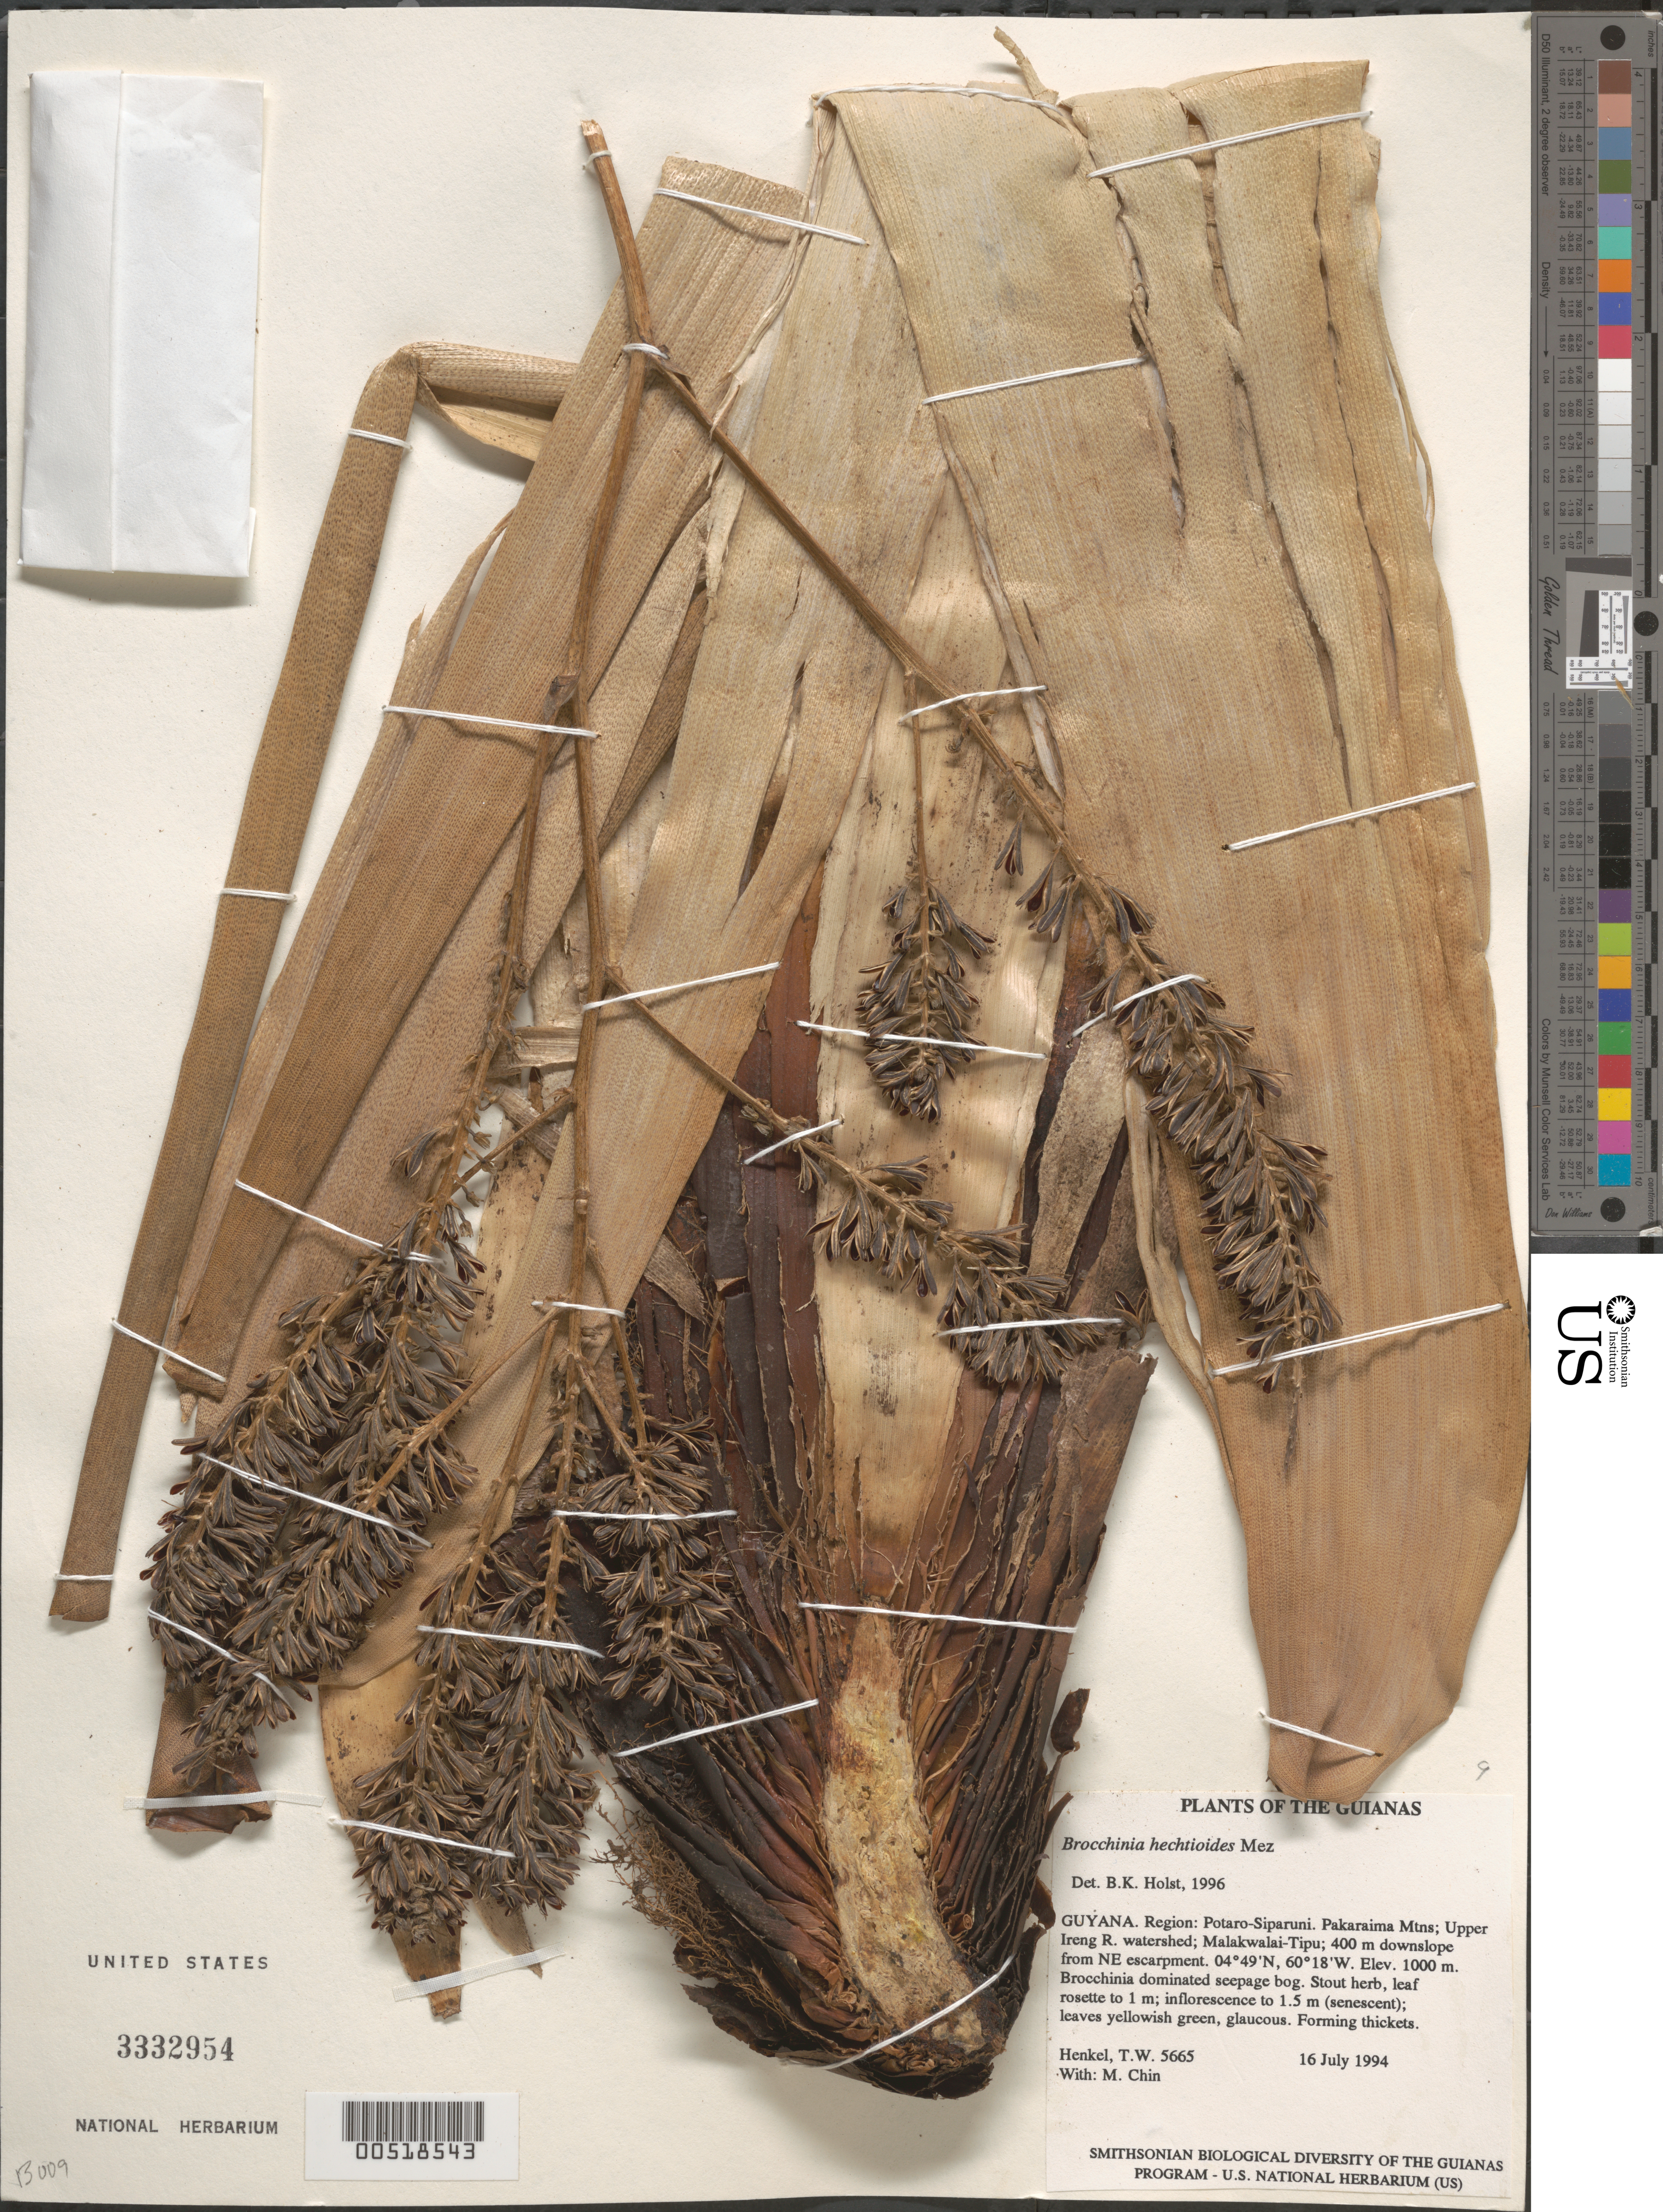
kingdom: Plantae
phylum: Tracheophyta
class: Liliopsida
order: Poales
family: Bromeliaceae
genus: Brocchinia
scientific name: Brocchinia hechtioides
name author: Mez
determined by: Holst, Bruce K.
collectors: T. Henkel & M. Chin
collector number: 5665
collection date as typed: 16 July 1994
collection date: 1994-07-16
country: Guyana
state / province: Potaro-Siparuni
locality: Pakaraima Mtns; Upper Ireng R. watershed; Malakwalai-Tipu; 400 m downslope from NE escarpment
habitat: Brocchinia dominated seepage bog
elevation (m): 1000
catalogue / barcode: US 3332957